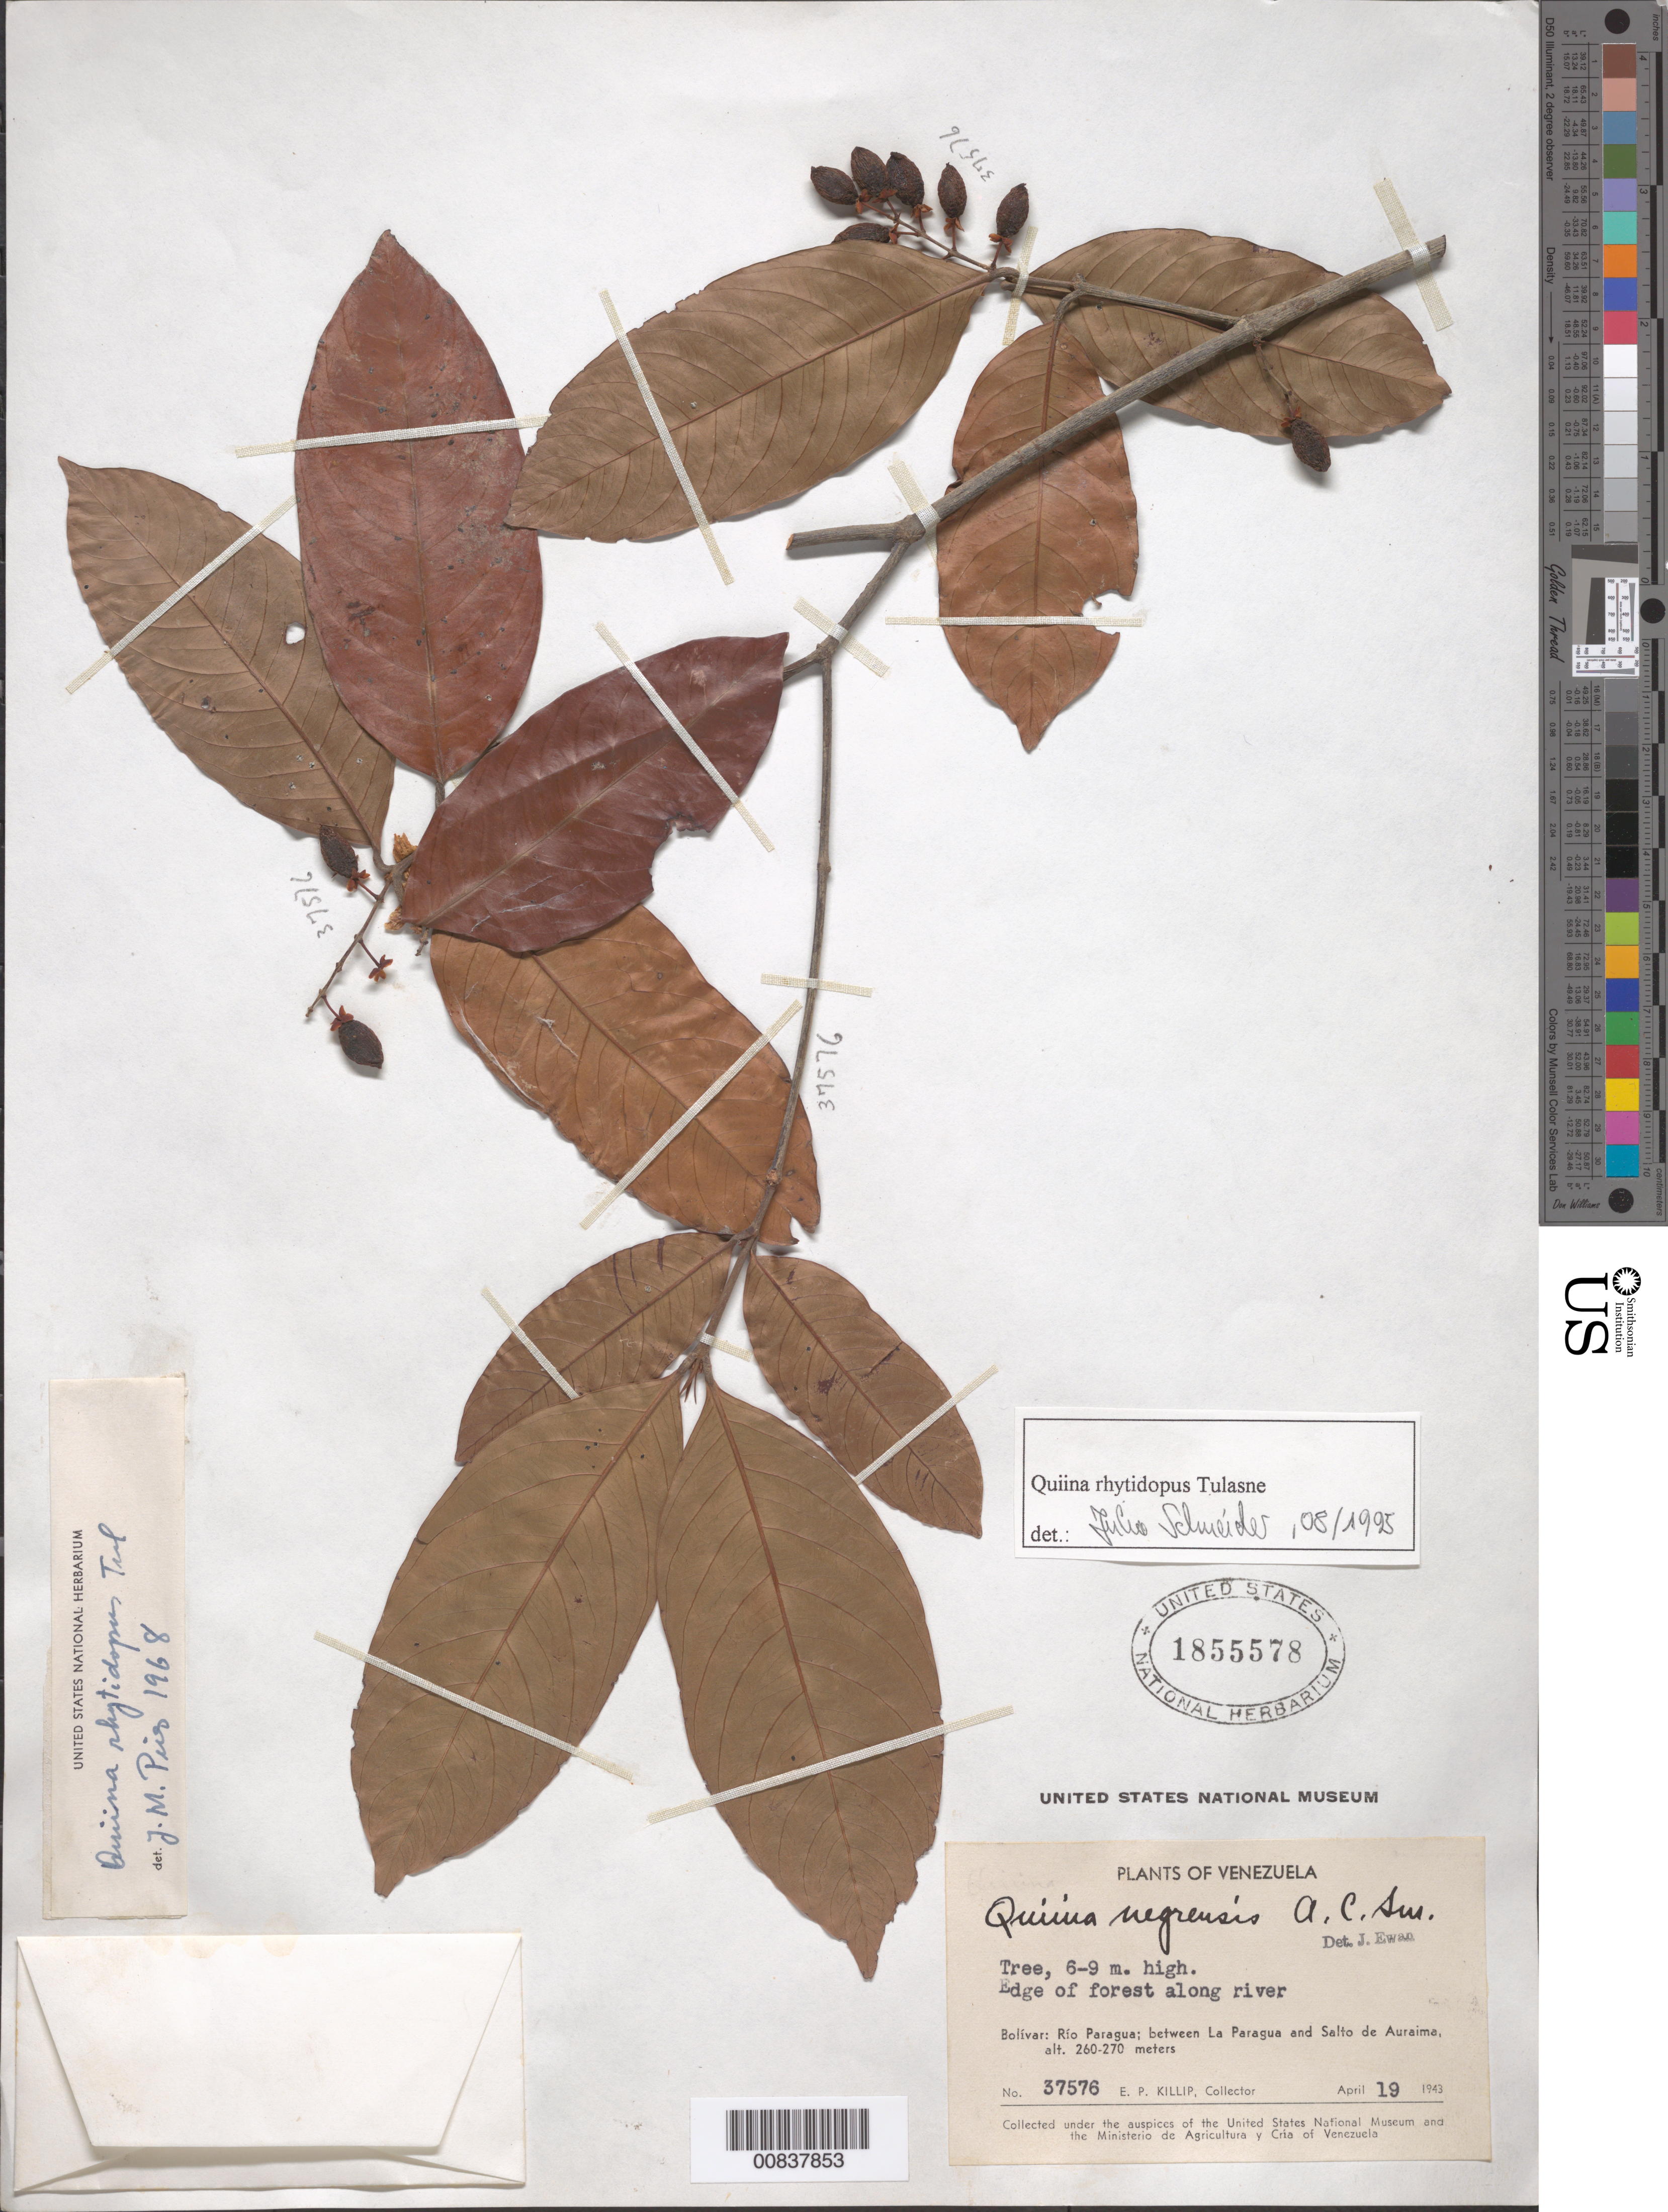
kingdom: Plantae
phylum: Tracheophyta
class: Magnoliopsida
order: Malpighiales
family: Quiinaceae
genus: Quiina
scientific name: Quiina rhytidopus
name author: Tul.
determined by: Schneider, J.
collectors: E. P. Killip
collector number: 37576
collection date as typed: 19-Apr-43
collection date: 1943-04-19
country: Venezuela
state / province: Bolívar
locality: Río Paragua, between La Paragua and Salto de Auraima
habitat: Edge of forest along river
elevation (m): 260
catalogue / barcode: US 1855578